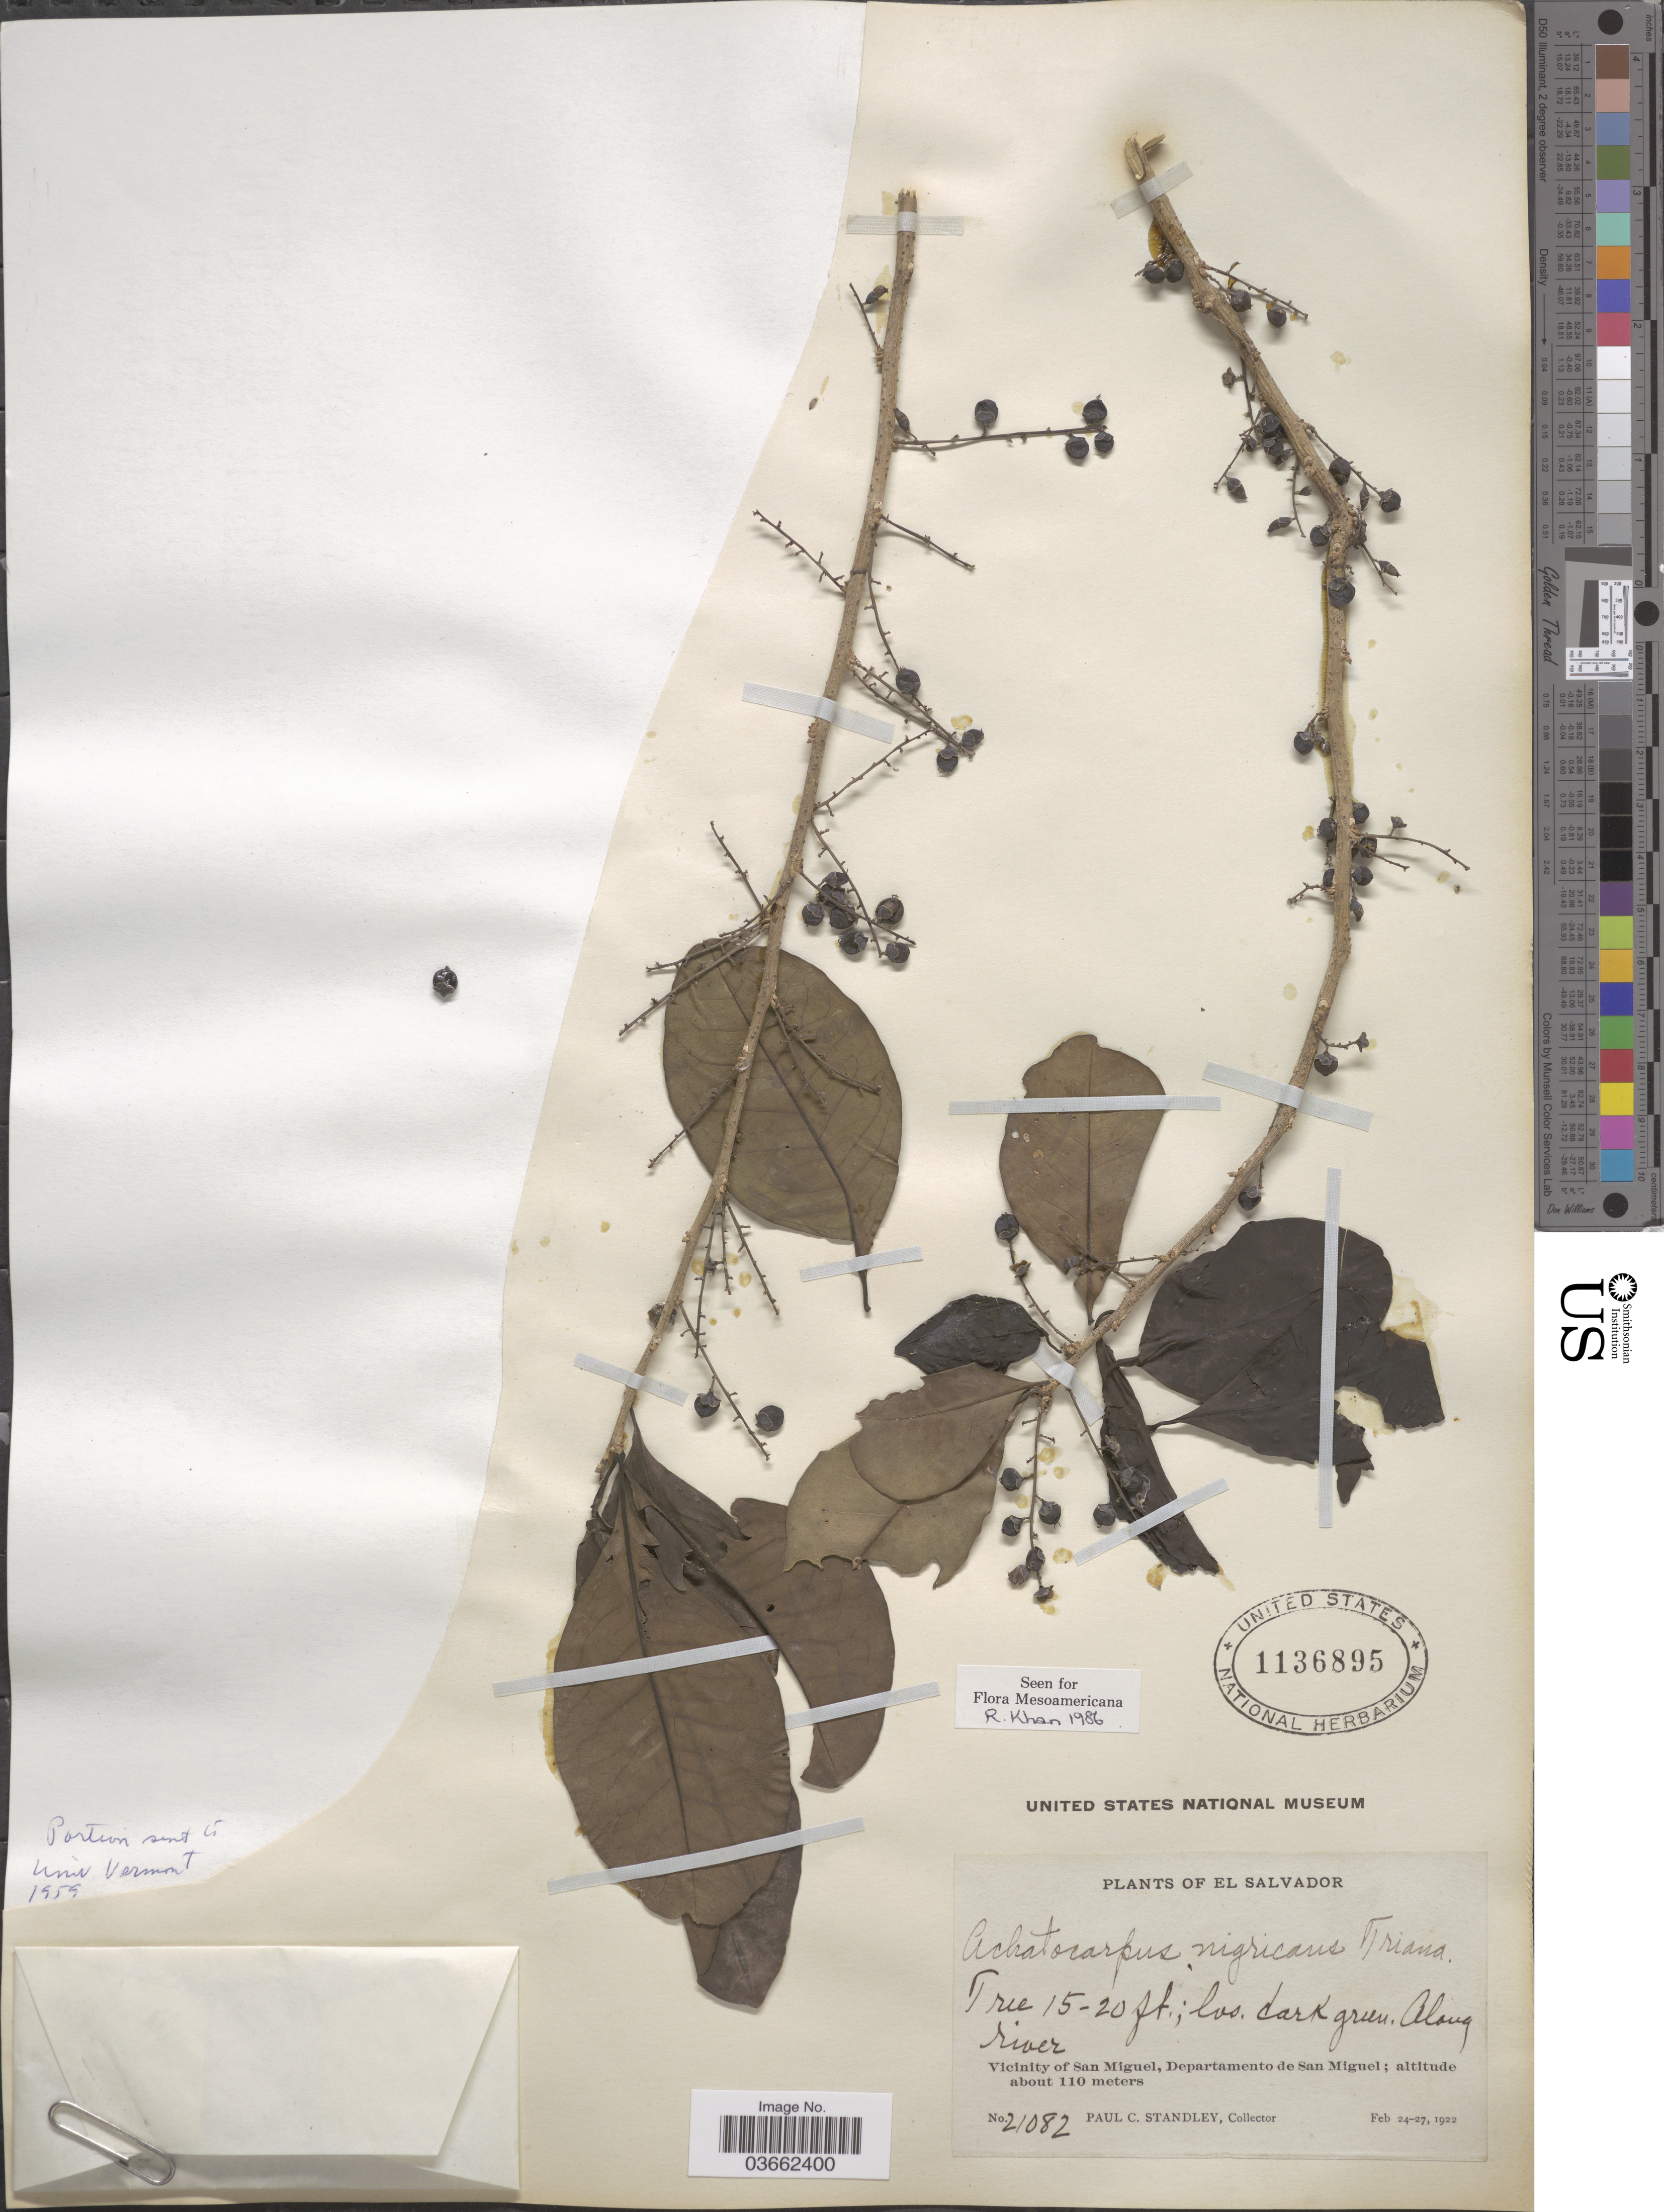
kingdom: Plantae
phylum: Tracheophyta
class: Magnoliopsida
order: Caryophyllales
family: Achatocarpaceae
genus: Achatocarpus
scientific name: Achatocarpus nigricans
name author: Triana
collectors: P. C. Standley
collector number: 21082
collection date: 1922-02-24/1922-02-27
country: El Salvador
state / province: San Miguel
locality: Along river. Vicinity of San Miguel, Departamento de San Miguel.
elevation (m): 110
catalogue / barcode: US 1136895